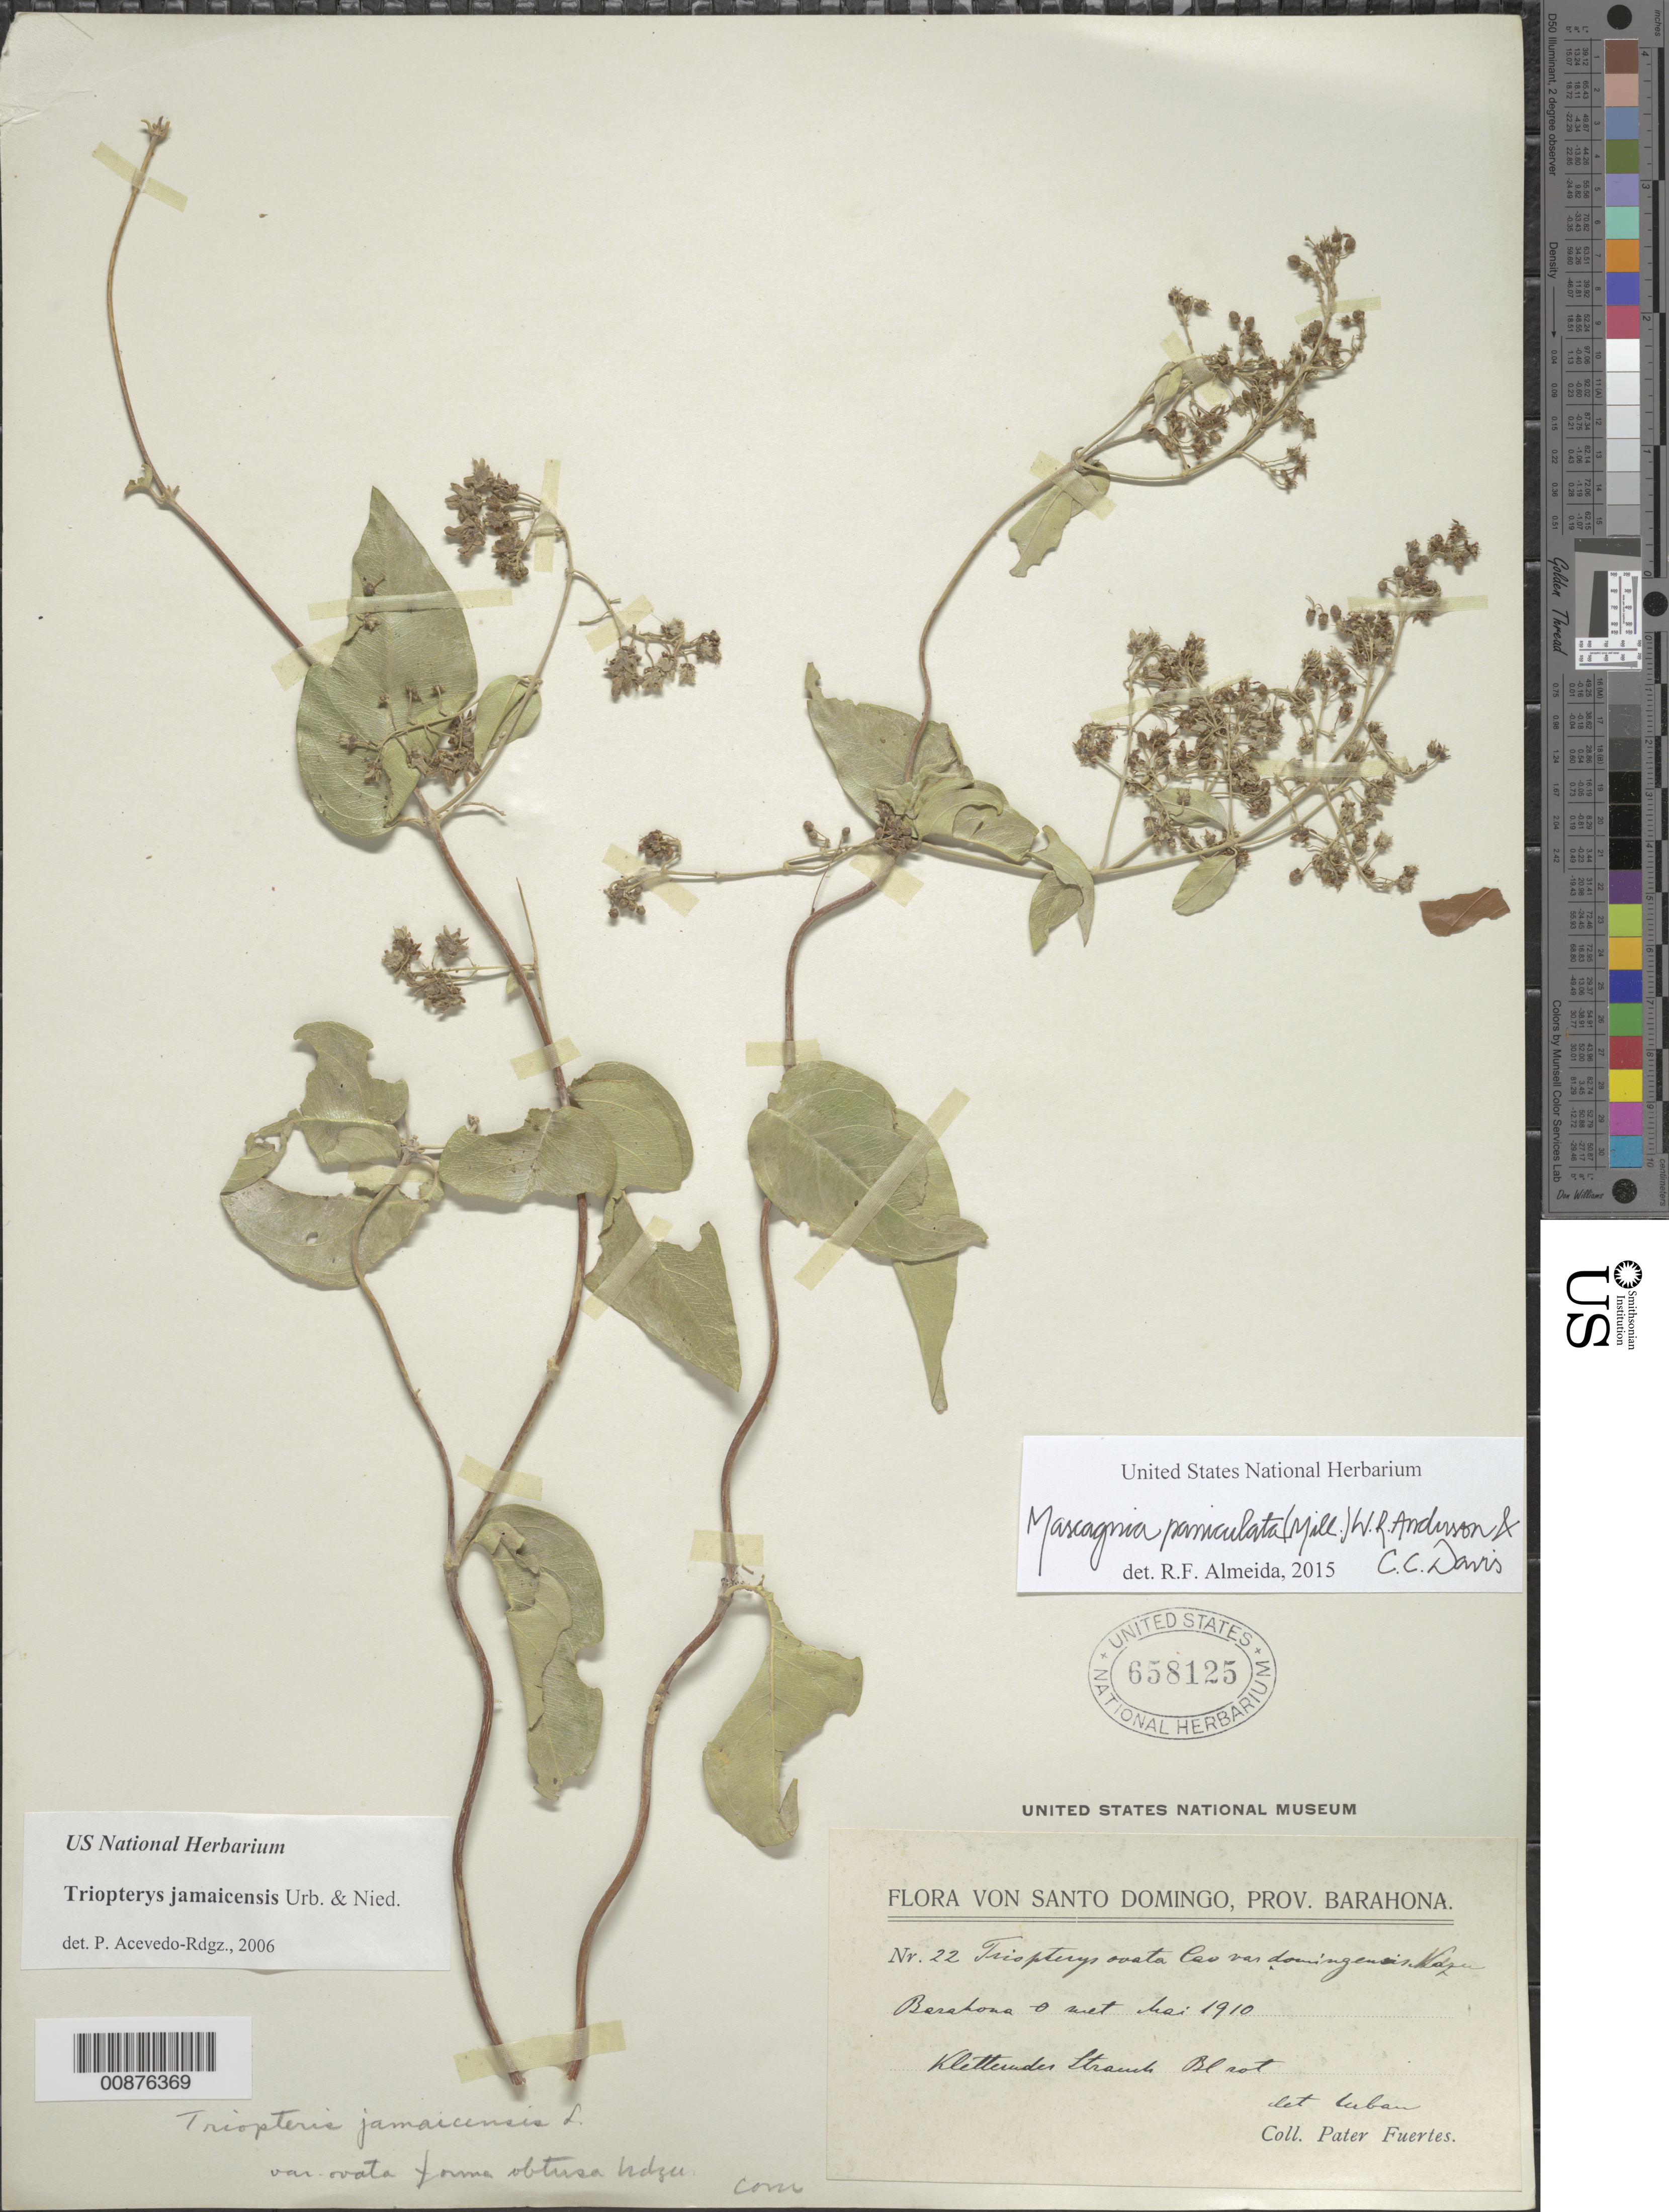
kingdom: Plantae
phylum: Tracheophyta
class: Magnoliopsida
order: Malpighiales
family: Malpighiaceae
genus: Mascagnia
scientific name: Mascagnia paniculata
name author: (Mill.) W.R. Anderson & C. Davis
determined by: De Almeida, R. F., (HUEFS), Universidade Estadual de Feira de Santana (BRAZIL)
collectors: M. D. Fuertes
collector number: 22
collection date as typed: May 1910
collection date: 1910-05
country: Dominican Republic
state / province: Barahona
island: Hispaniola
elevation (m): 0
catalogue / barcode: US 658125